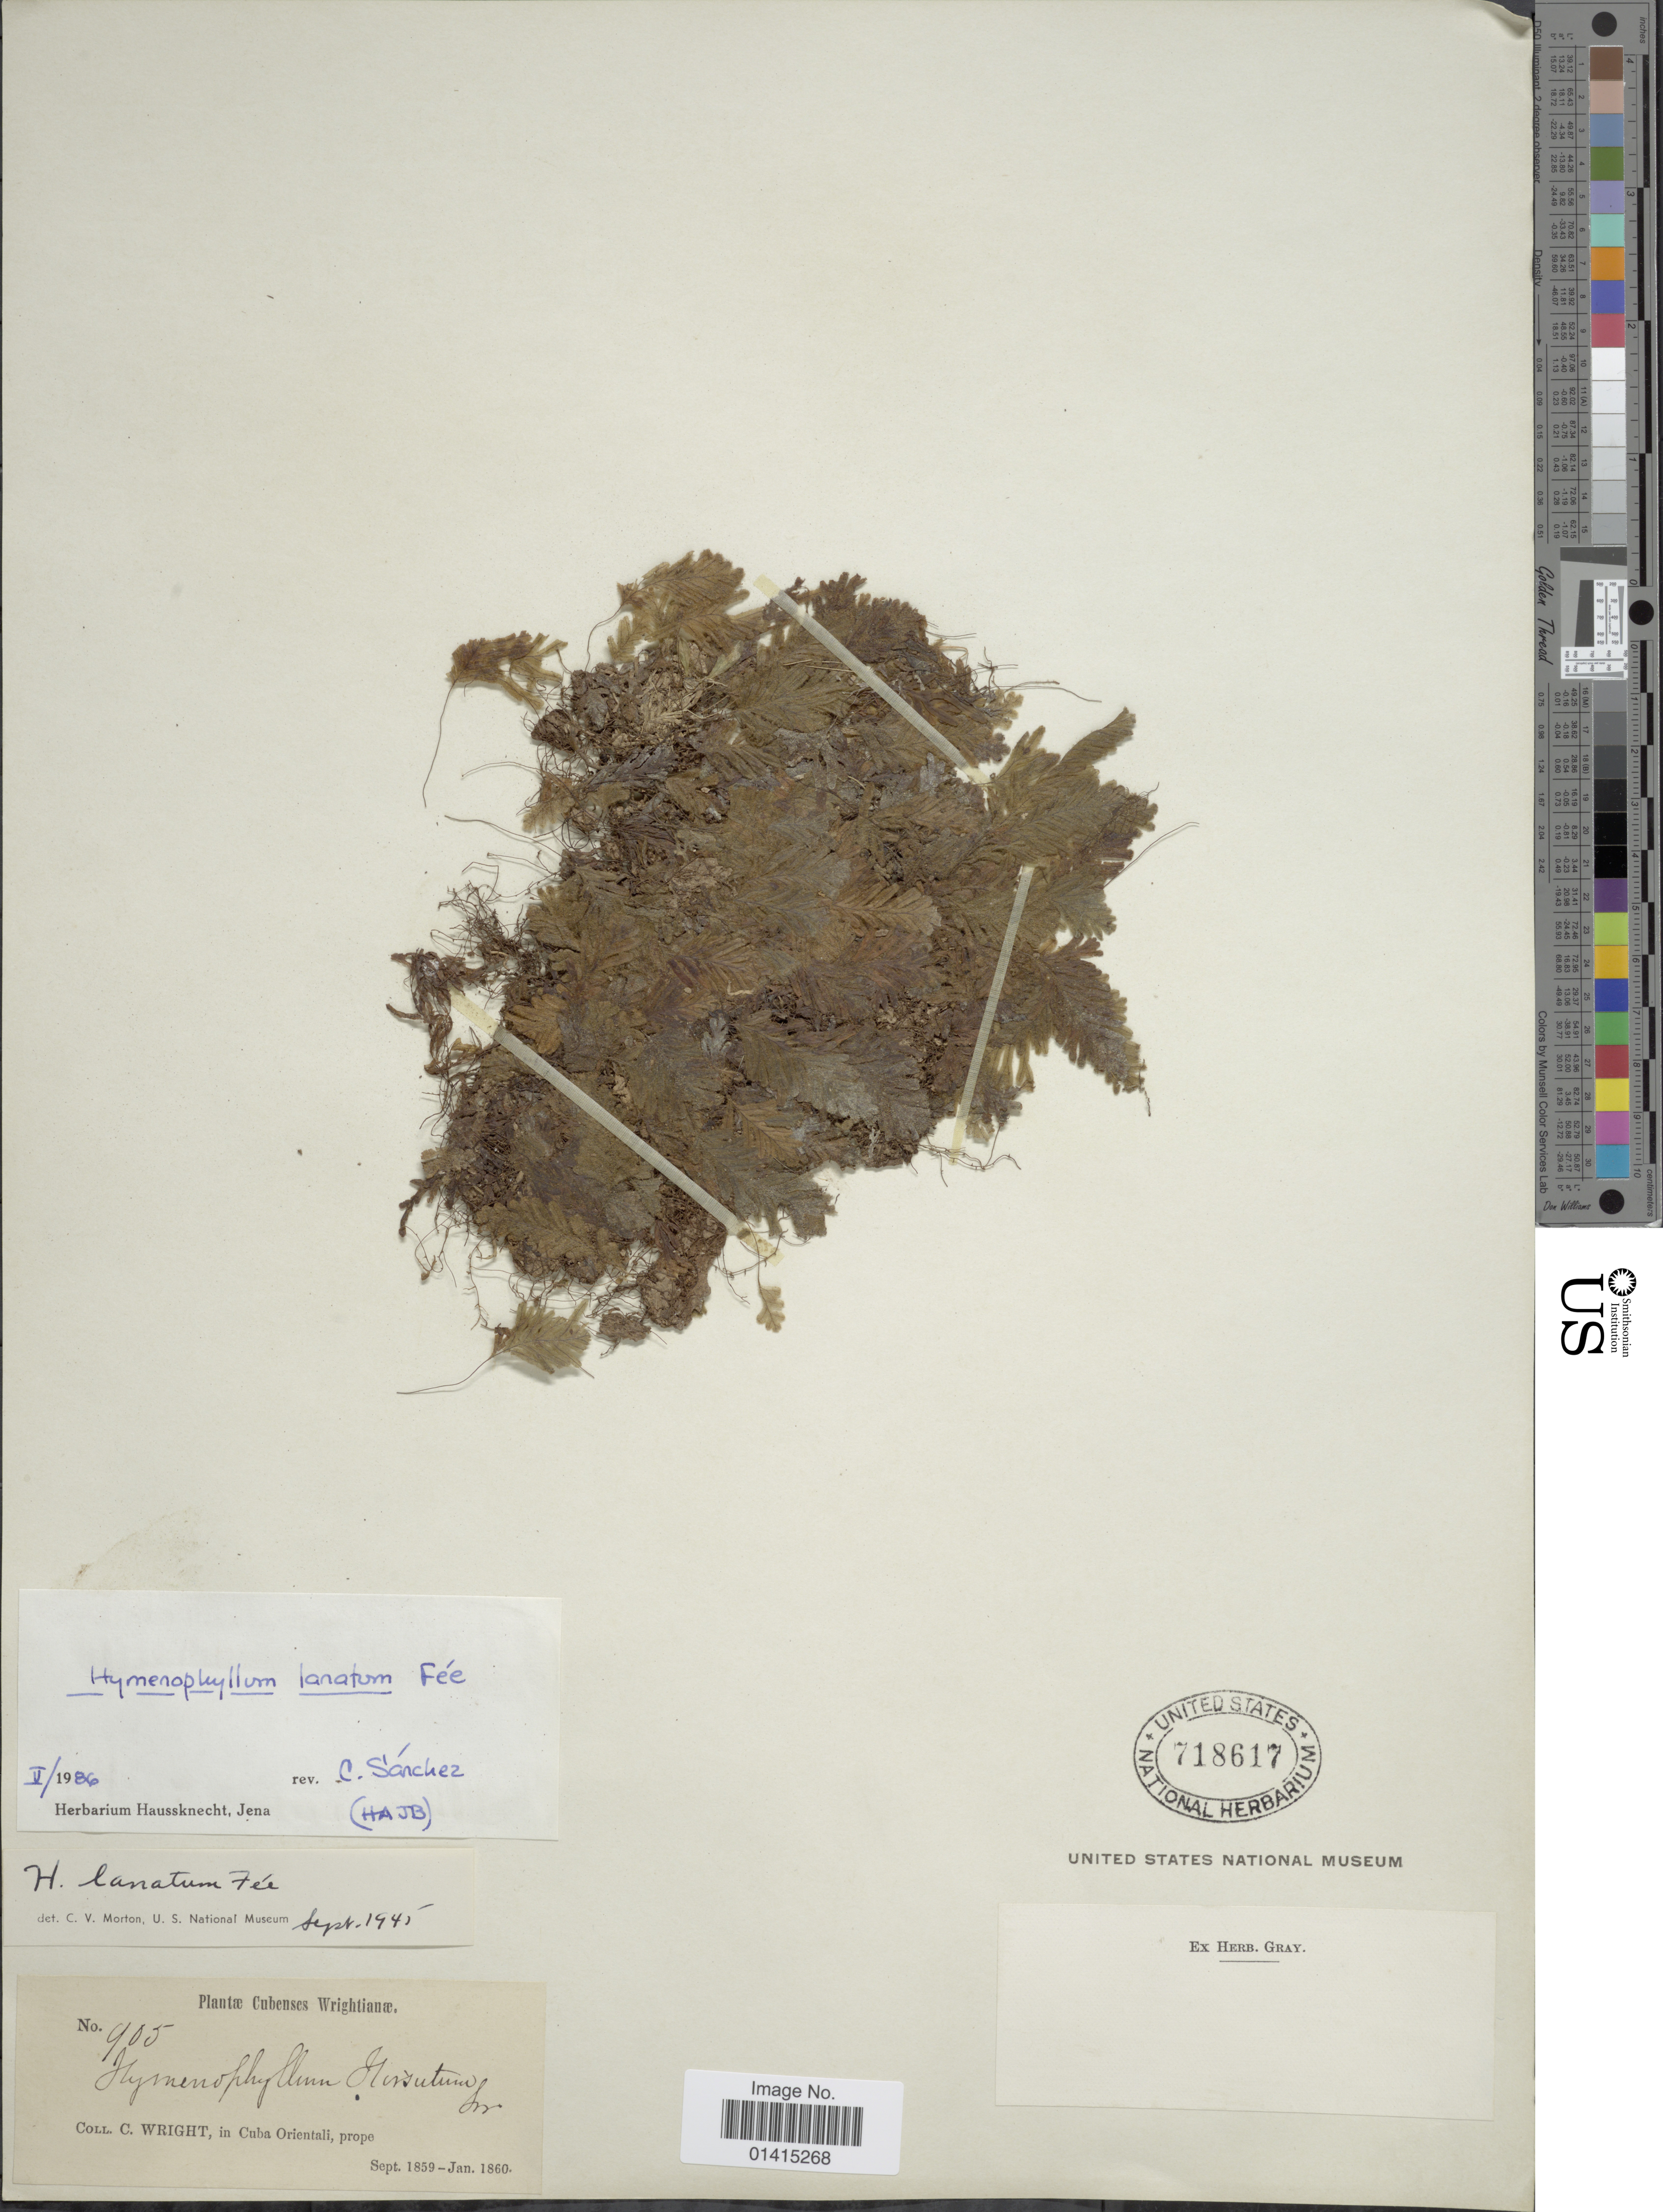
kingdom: Plantae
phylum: Tracheophyta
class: Polypodiopsida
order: Hymenophyllales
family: Hymenophyllaceae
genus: Hymenophyllum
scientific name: Hymenophyllum lanatum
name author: Fée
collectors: C. Wright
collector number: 905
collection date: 1859-09/1860-01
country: Cuba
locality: In cuba orientali prope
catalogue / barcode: US 718617